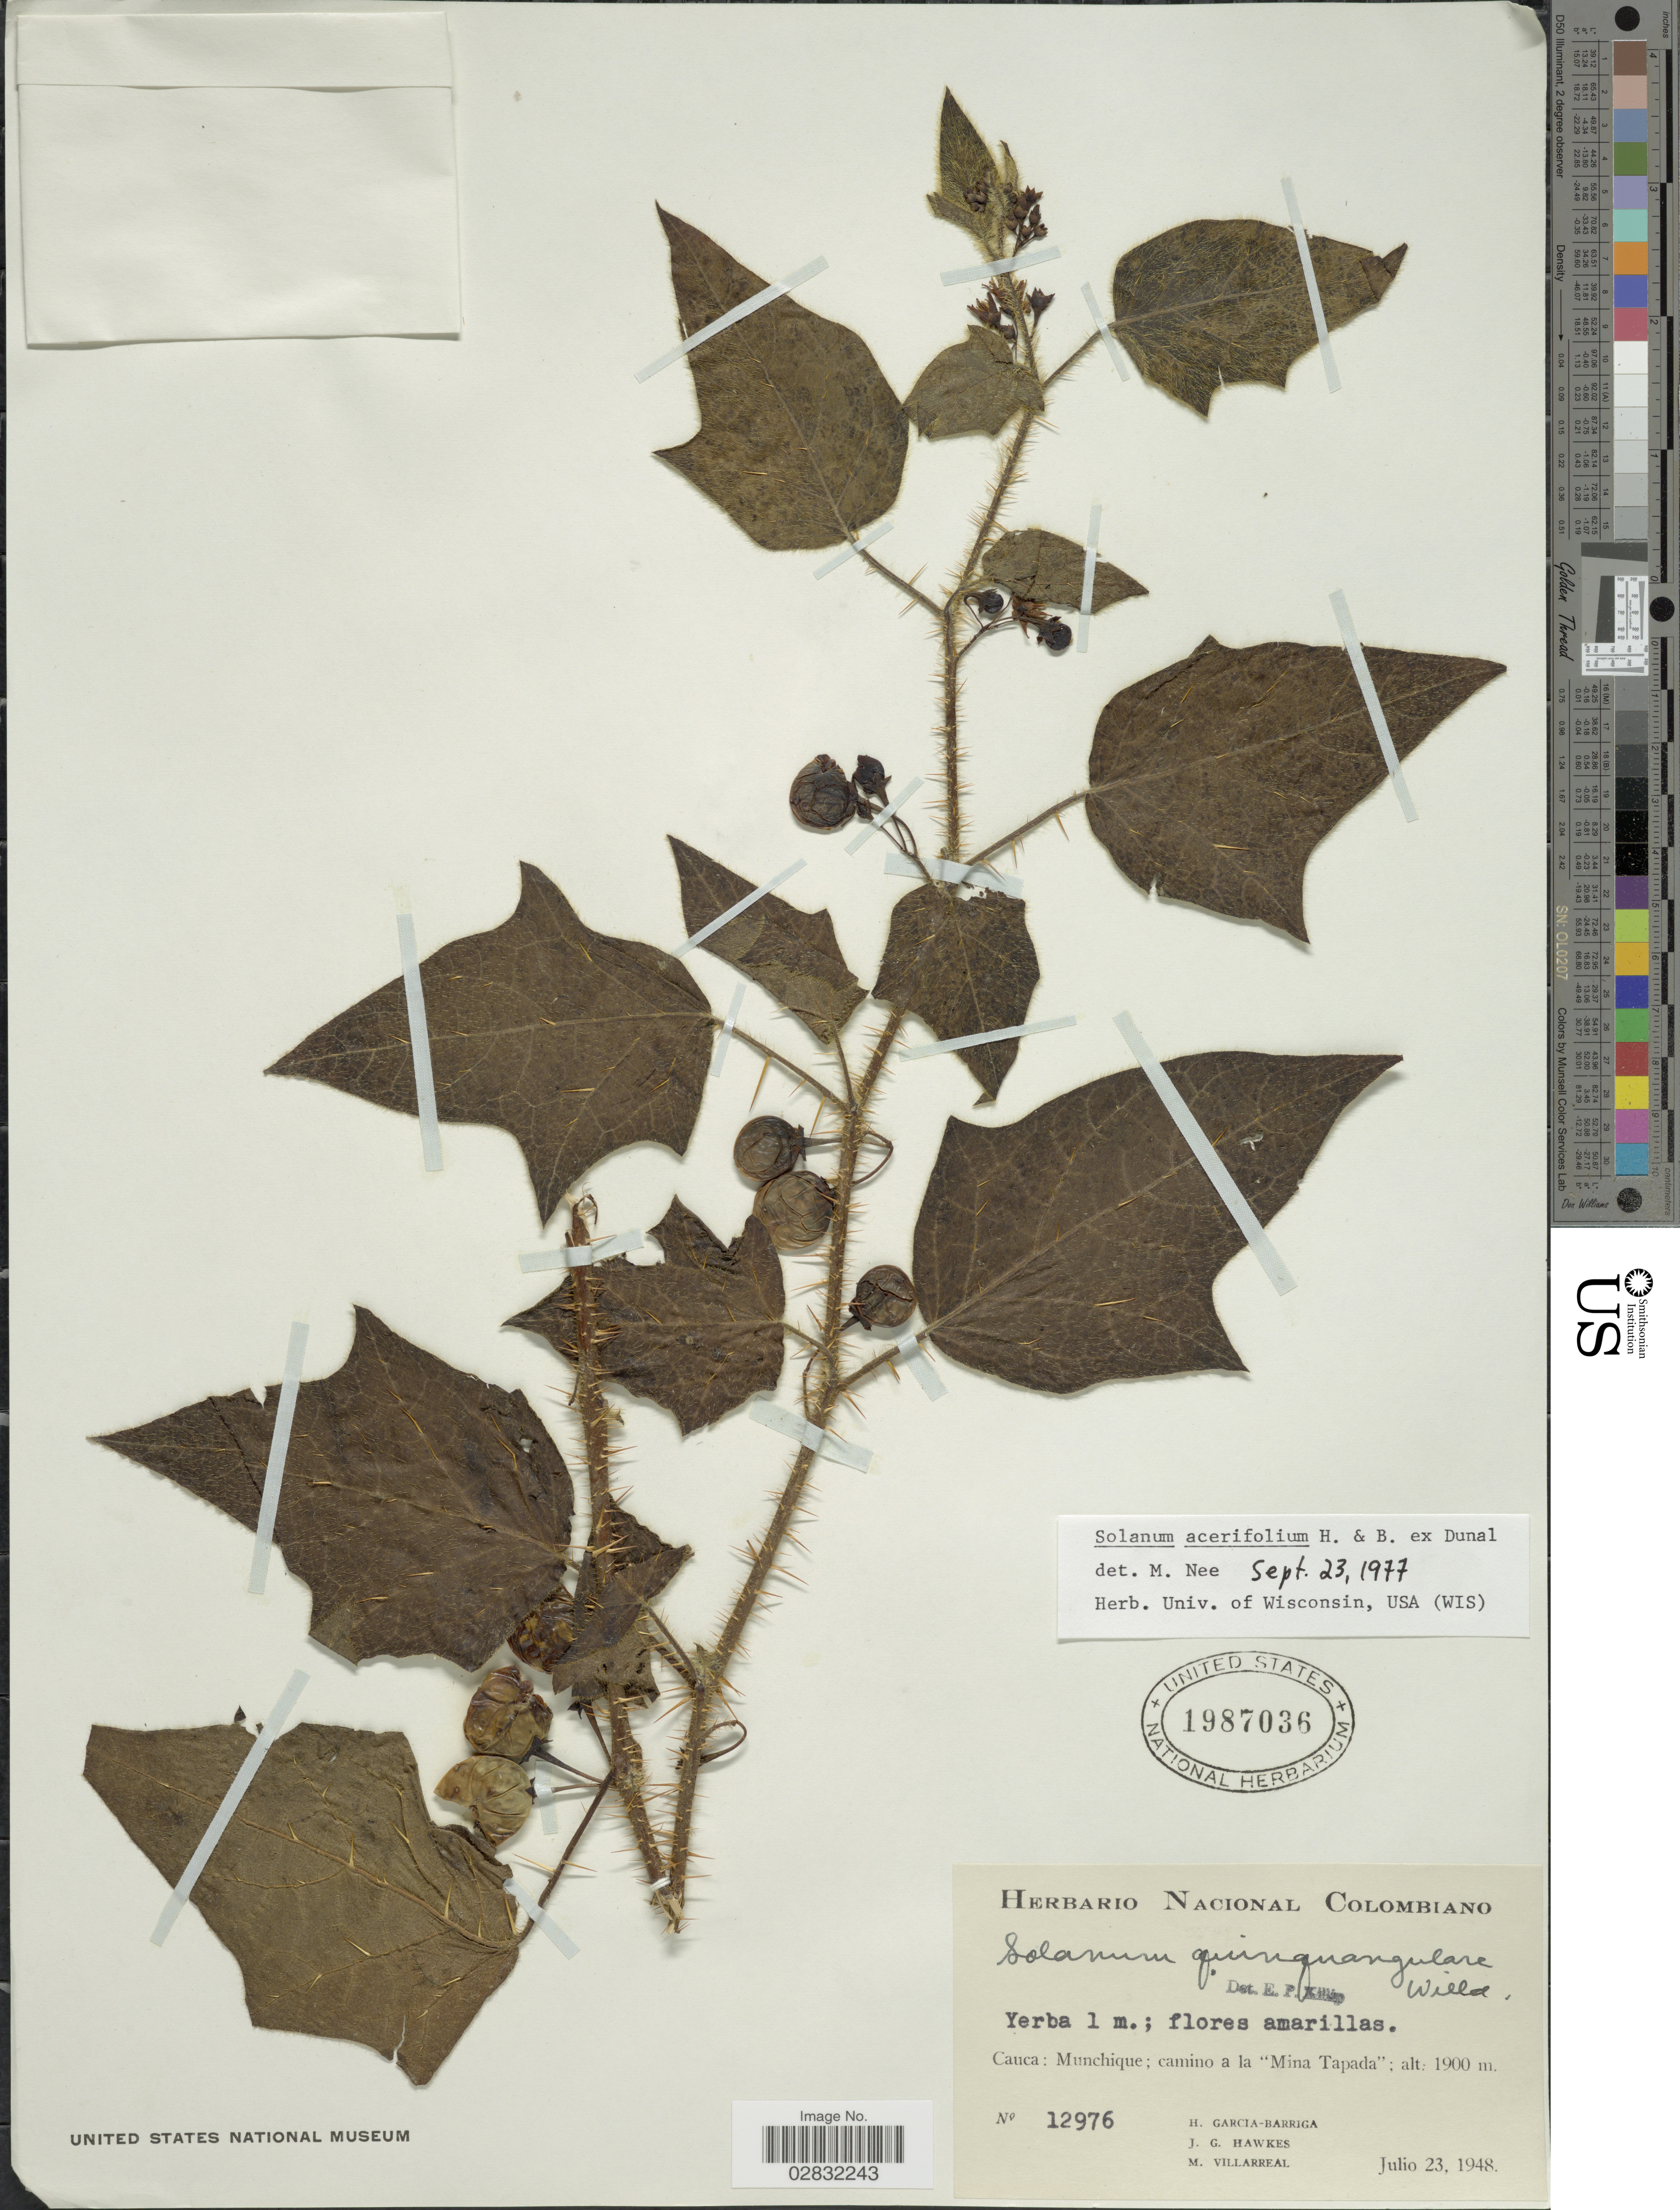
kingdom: Plantae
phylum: Tracheophyta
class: Magnoliopsida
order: Solanales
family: Solanaceae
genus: Solanum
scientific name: Solanum acerifolium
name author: Humb. & Bonpl. ex Dunal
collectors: H. García Barriga, J. Hawkes & M. Villareal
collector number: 12976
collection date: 1948-07-23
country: Colombia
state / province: Cauca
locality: Cauca: Munchique; camino a la "Mina Tapada".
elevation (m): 1900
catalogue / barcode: US 1987036